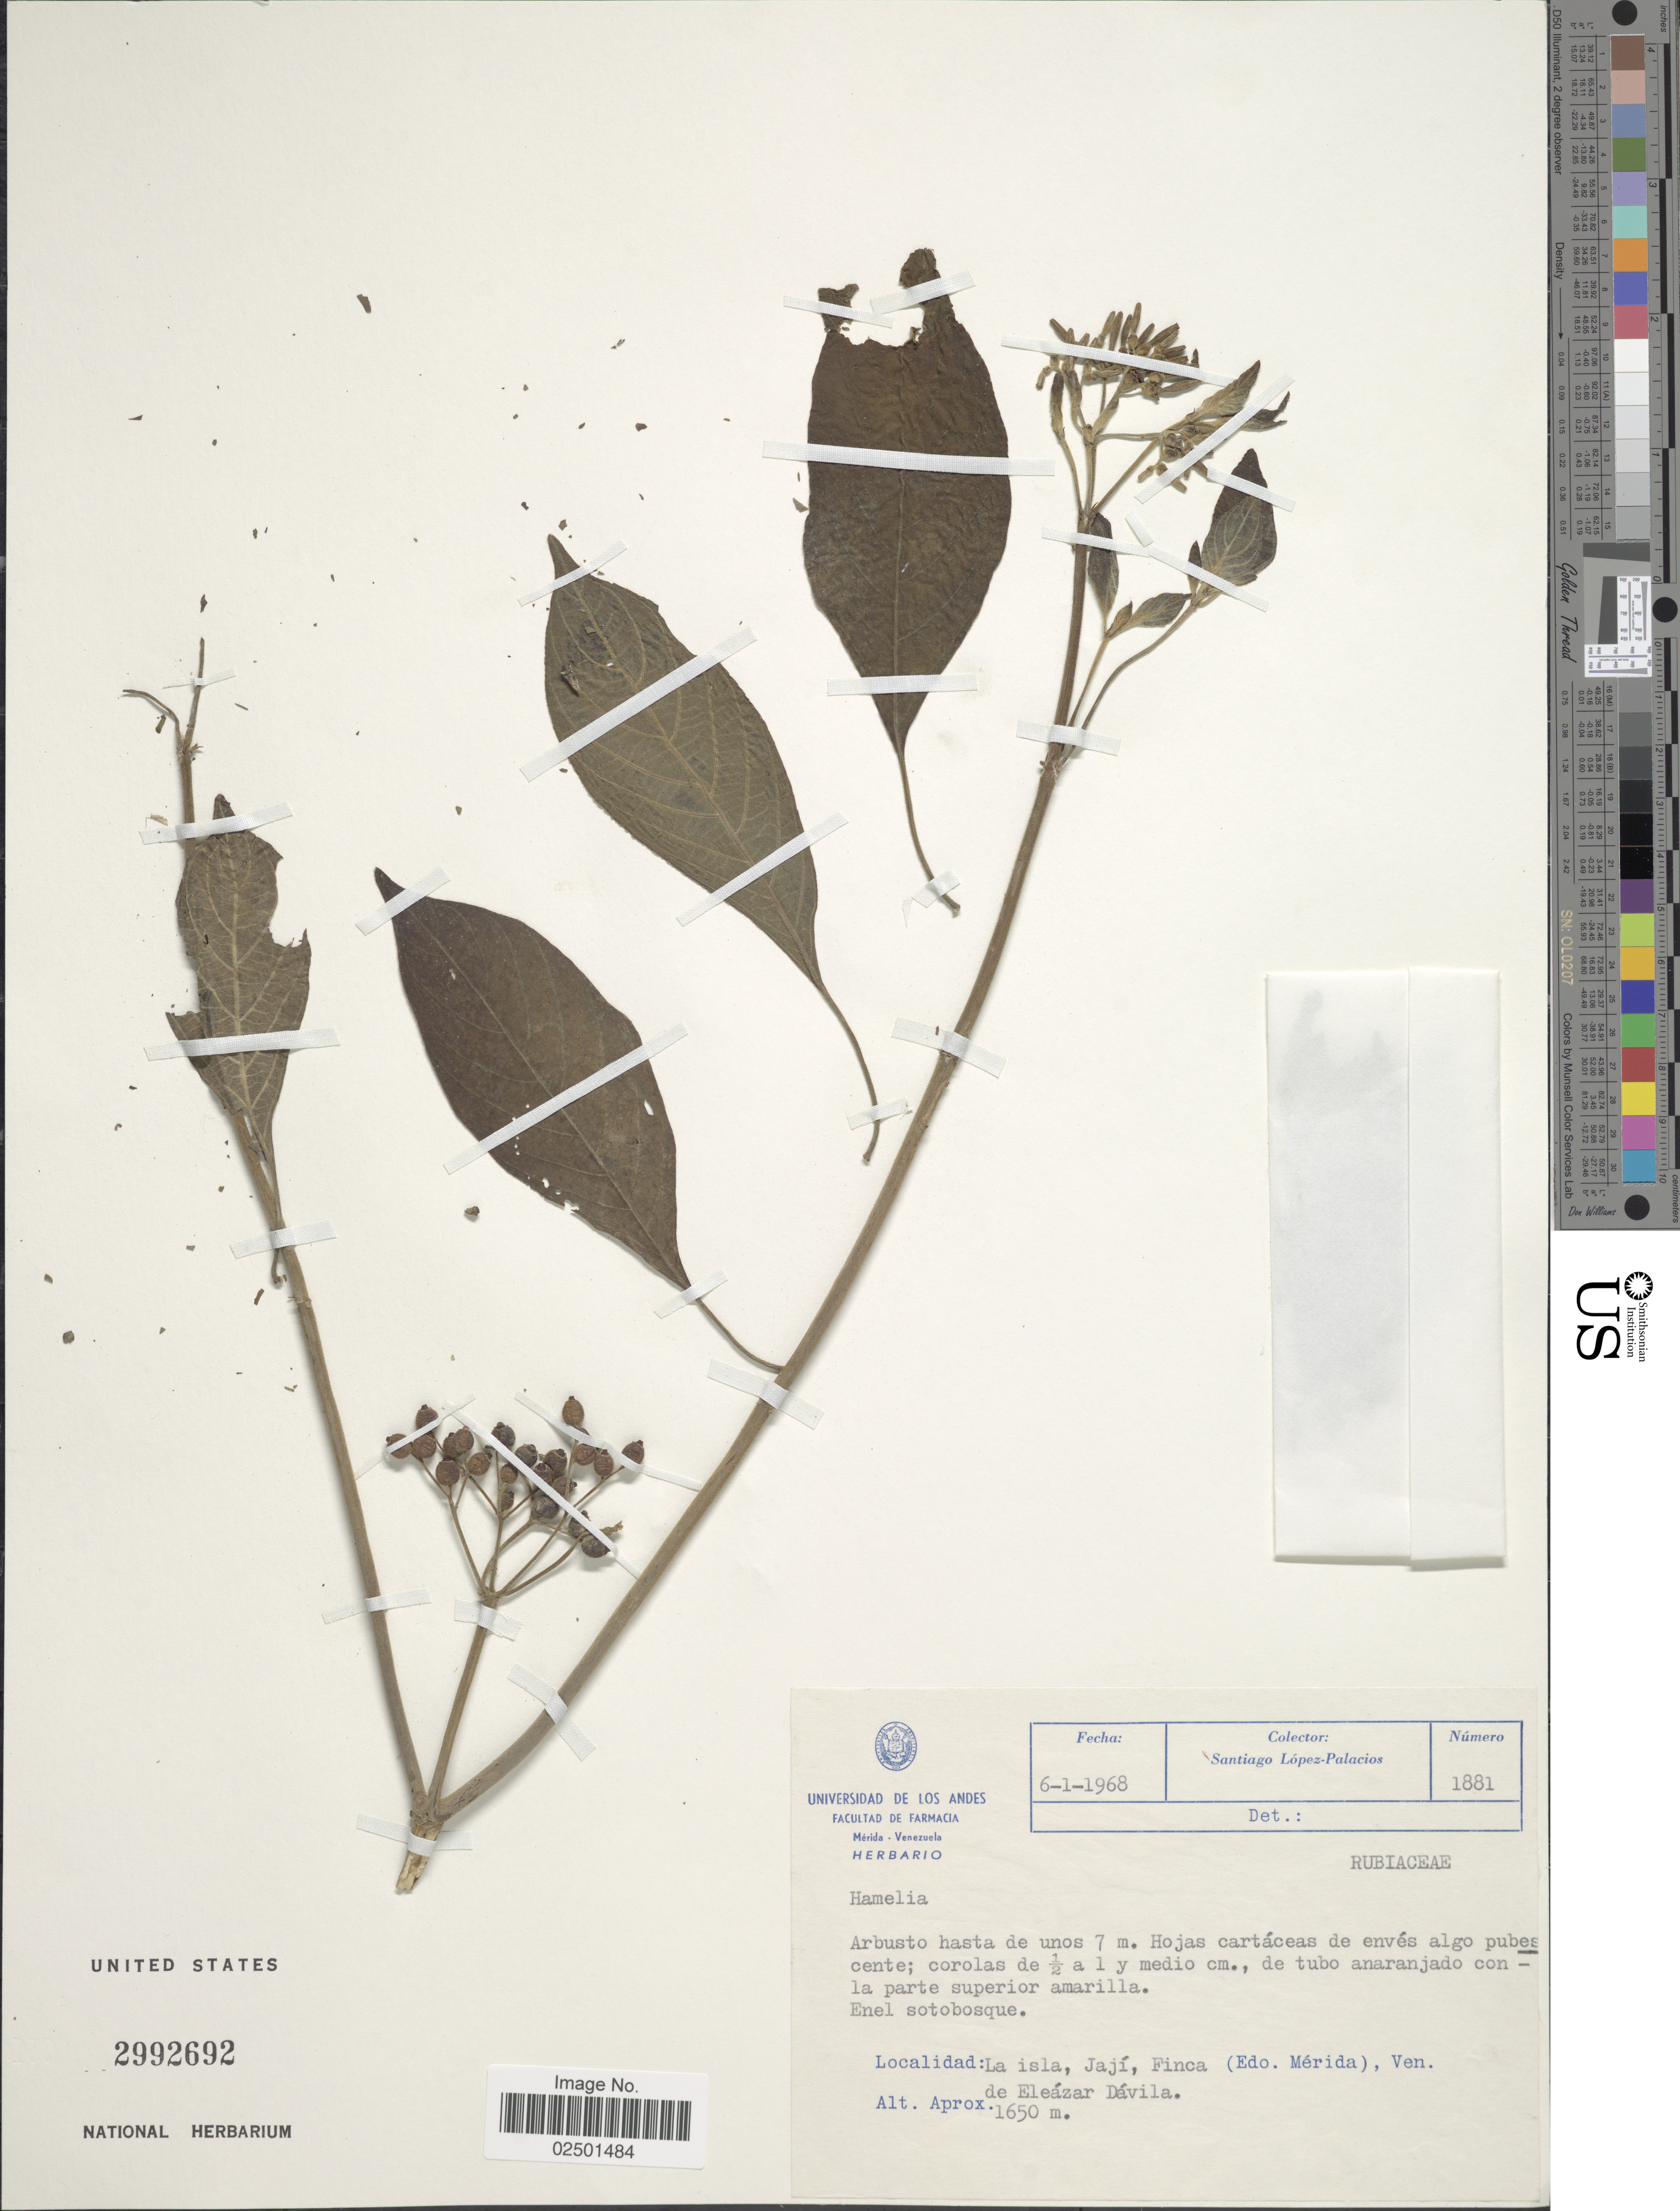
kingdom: Plantae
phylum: Tracheophyta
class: Magnoliopsida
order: Gentianales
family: Rubiaceae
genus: Hamelia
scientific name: Hamelia sp.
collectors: S. López-Palacios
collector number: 1881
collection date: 1968-01-06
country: Venezuela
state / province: Mérida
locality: La isla, Jaji, Finca de Eleazar Davila.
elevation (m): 1650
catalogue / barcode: US 2992692